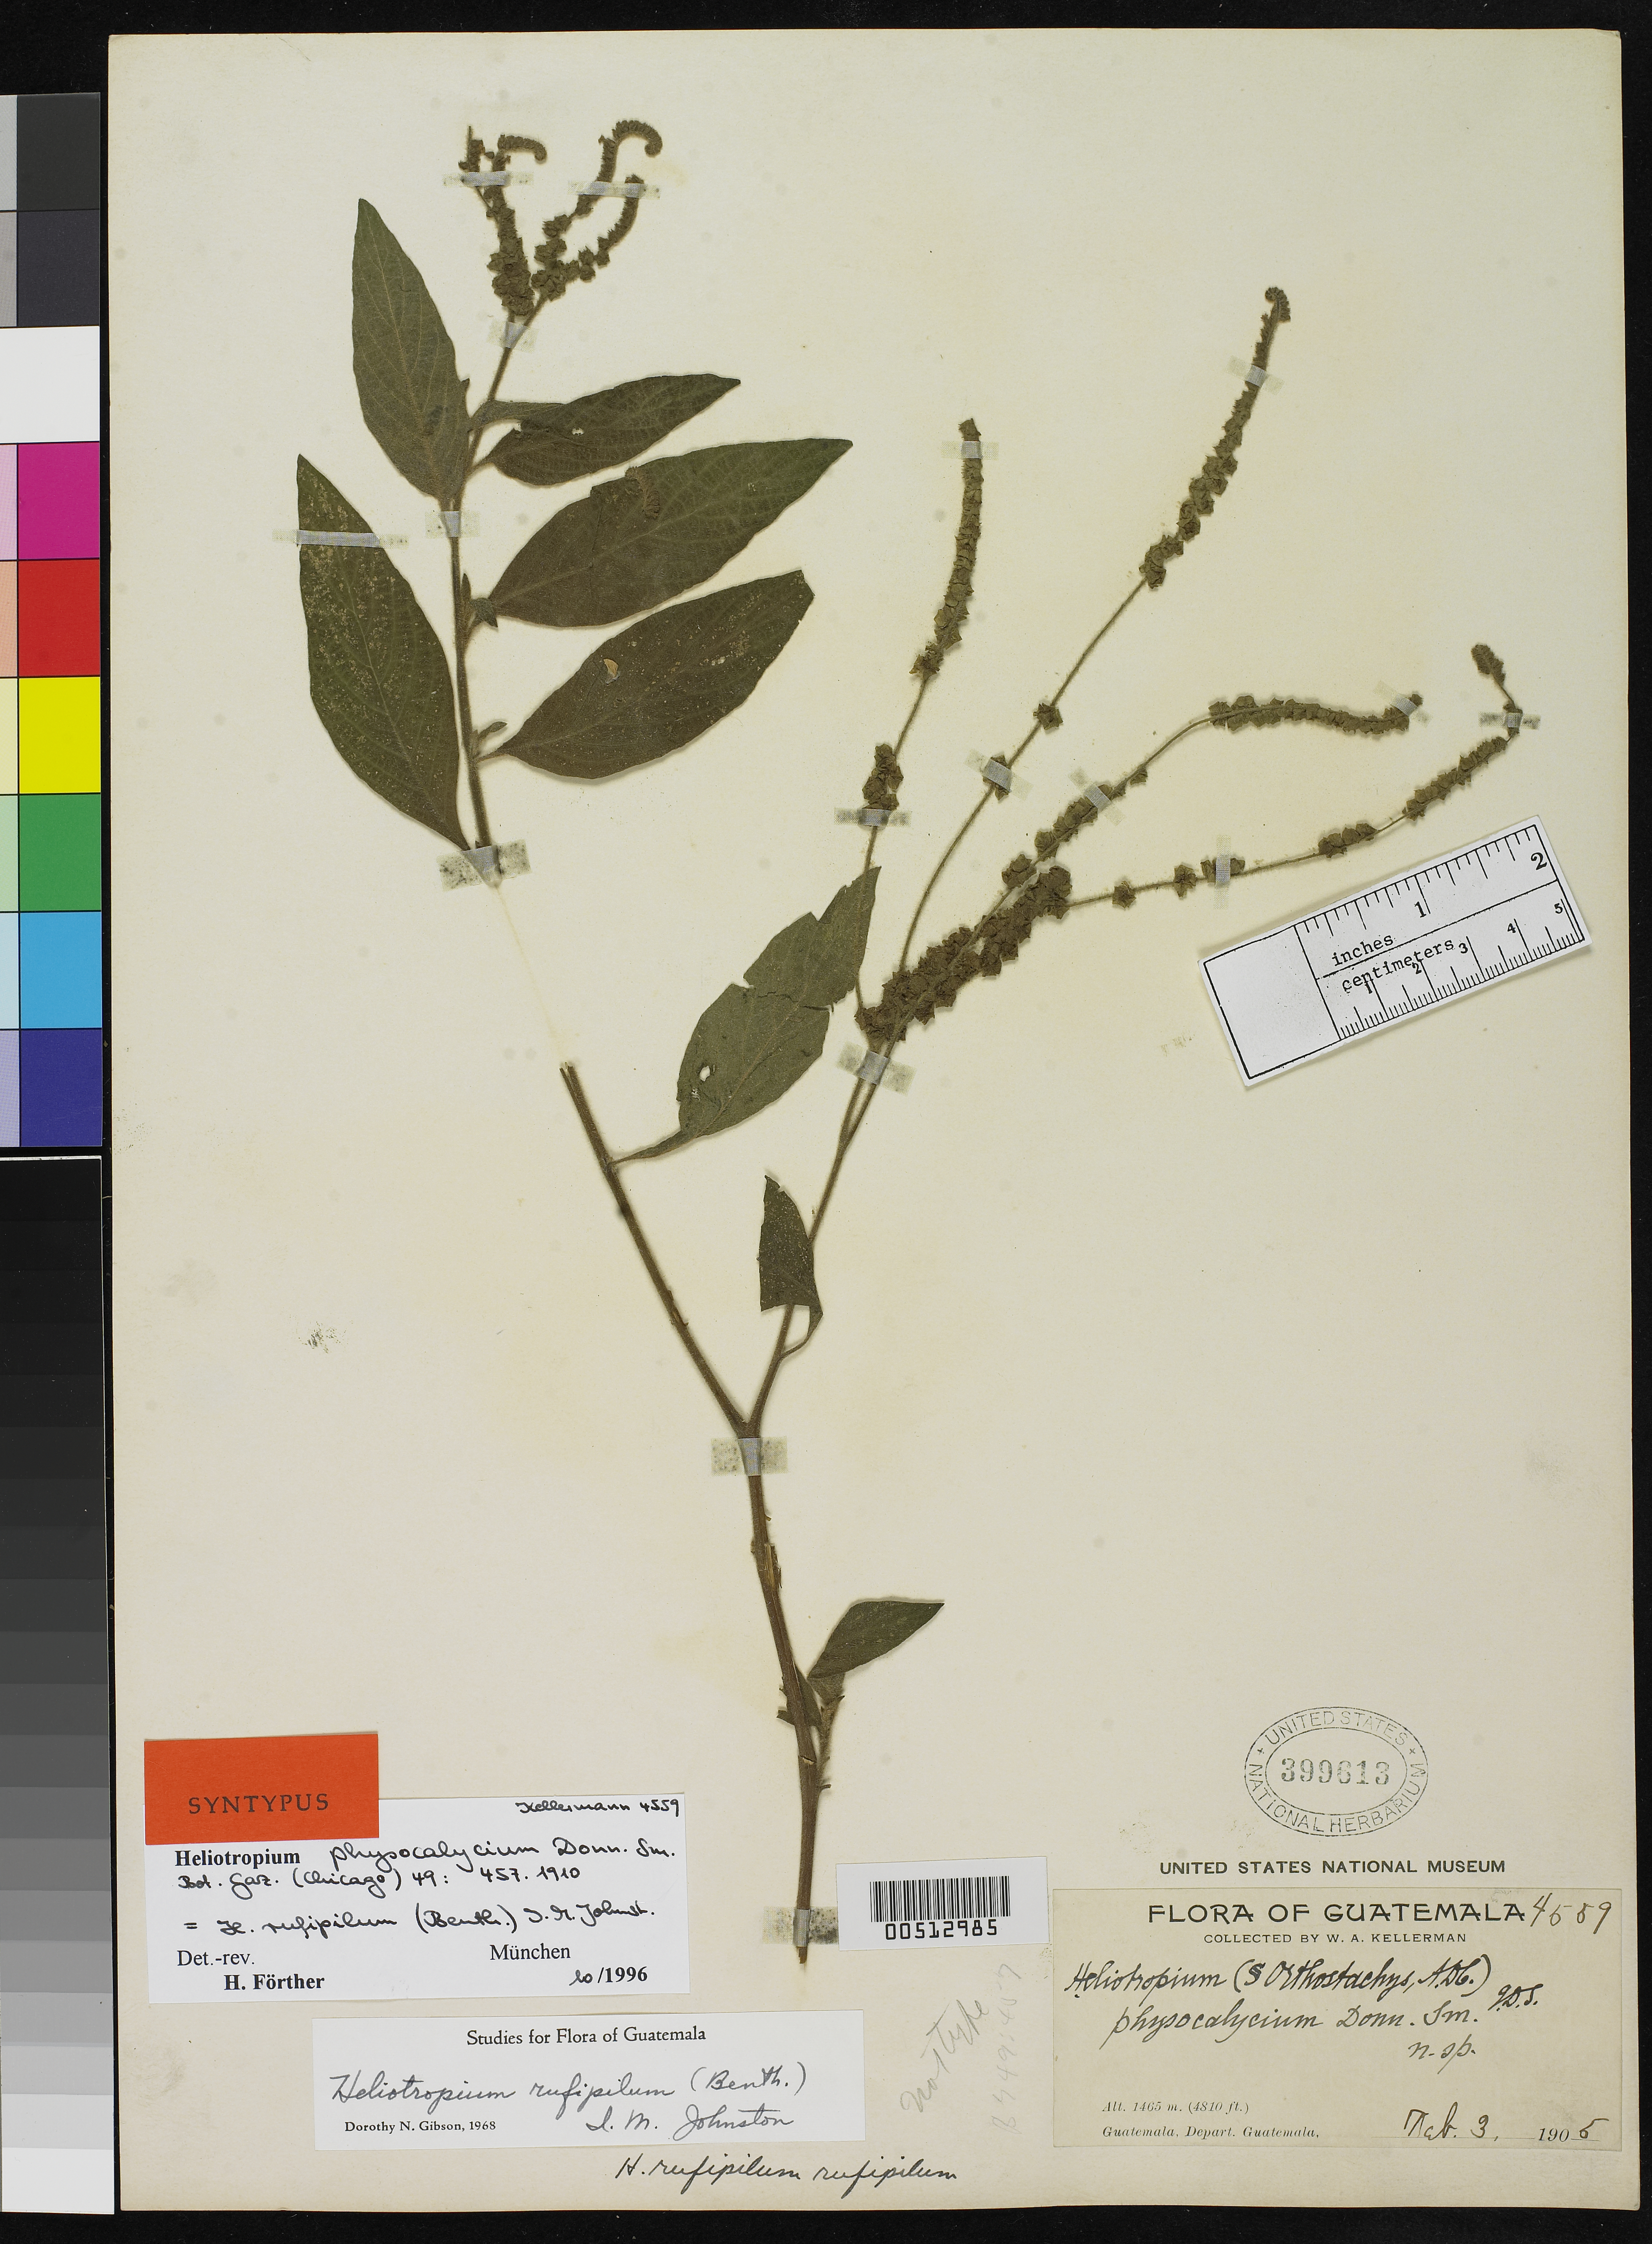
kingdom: Plantae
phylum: Tracheophyta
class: Magnoliopsida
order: Boraginales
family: Heliotropiaceae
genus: Heliotropium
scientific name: Heliotropium physocalycium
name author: Donn. Sm.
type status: Syntype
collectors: W. A. Kellerman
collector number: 4559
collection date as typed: Feb 1905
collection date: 1905-02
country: Guatemala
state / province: Guatemala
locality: Guatemala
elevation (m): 1465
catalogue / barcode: US 399613